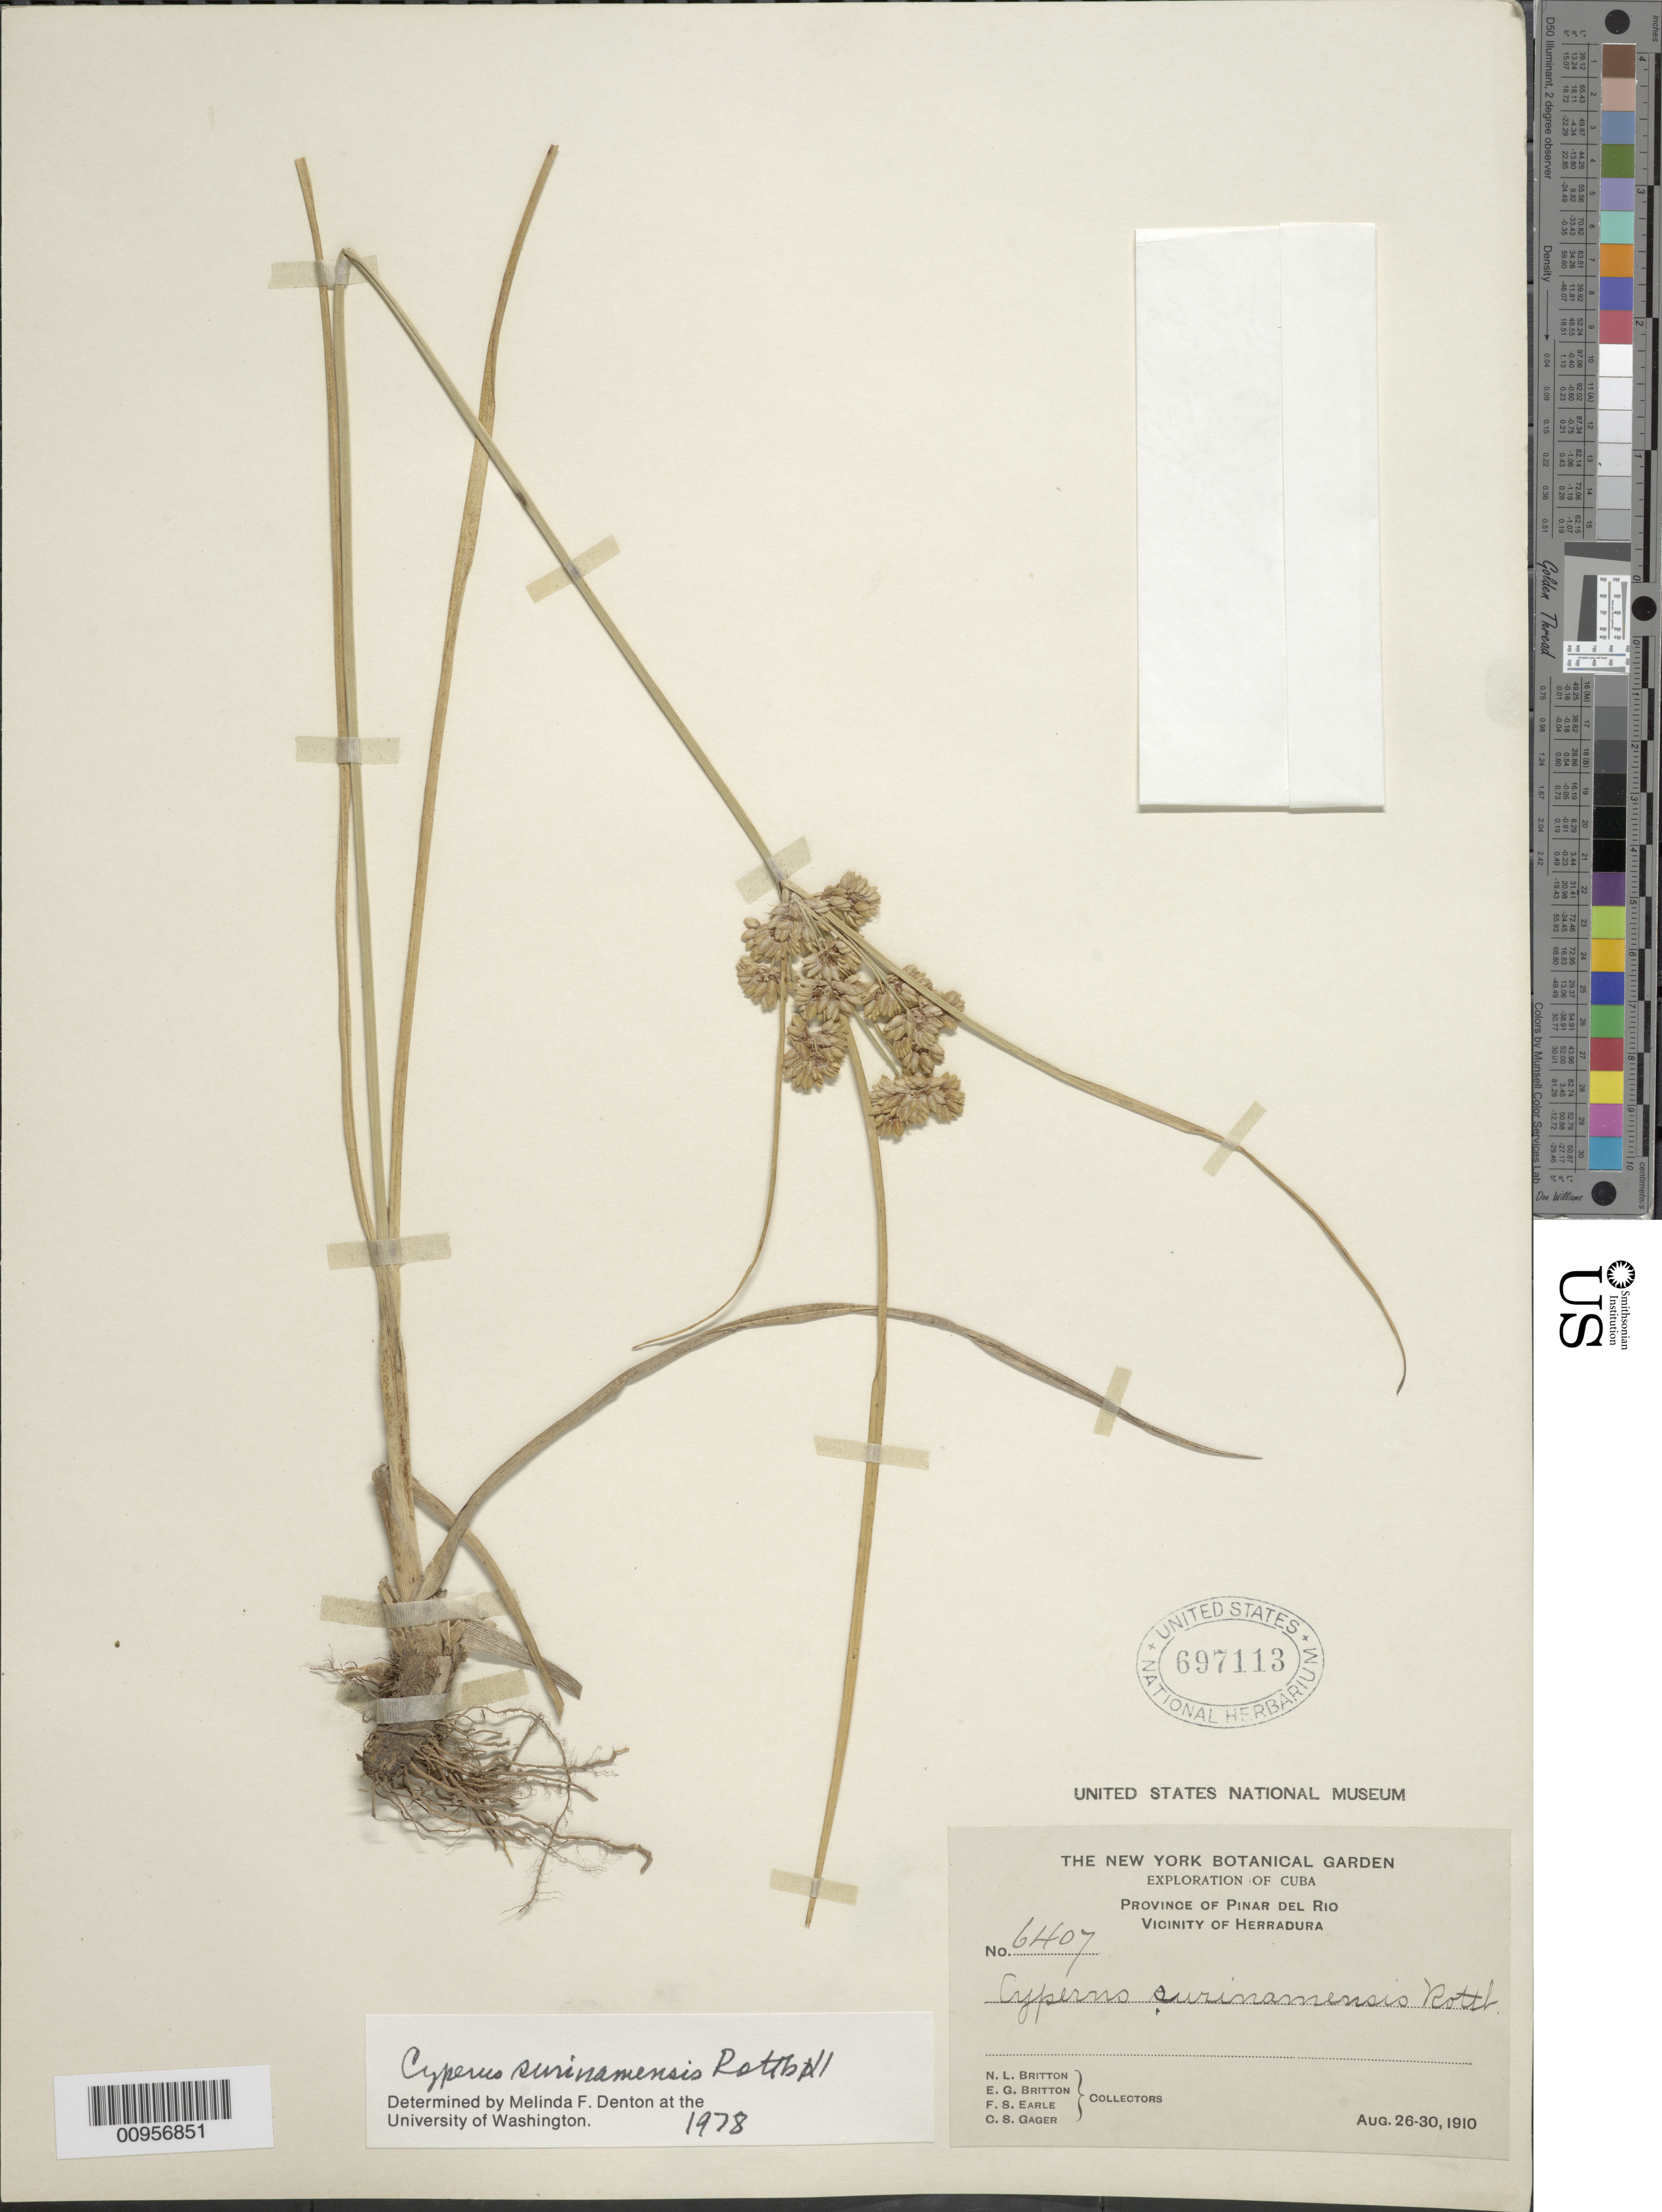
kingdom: Plantae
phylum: Tracheophyta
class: Liliopsida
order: Poales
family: Cyperaceae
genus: Cyperus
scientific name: Cyperus surinamensis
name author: Rottb.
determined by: Denton, M. F.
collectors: N. Britton, E. G. Britton, F. S. Earle & C. Gager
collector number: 6407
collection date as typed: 26 Aug 1910 to 30 Aug 1910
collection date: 1910-08-26/1910-08-30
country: Cuba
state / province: Pinar del Rio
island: Cuba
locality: Vicinity of Herradura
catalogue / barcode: US 697113